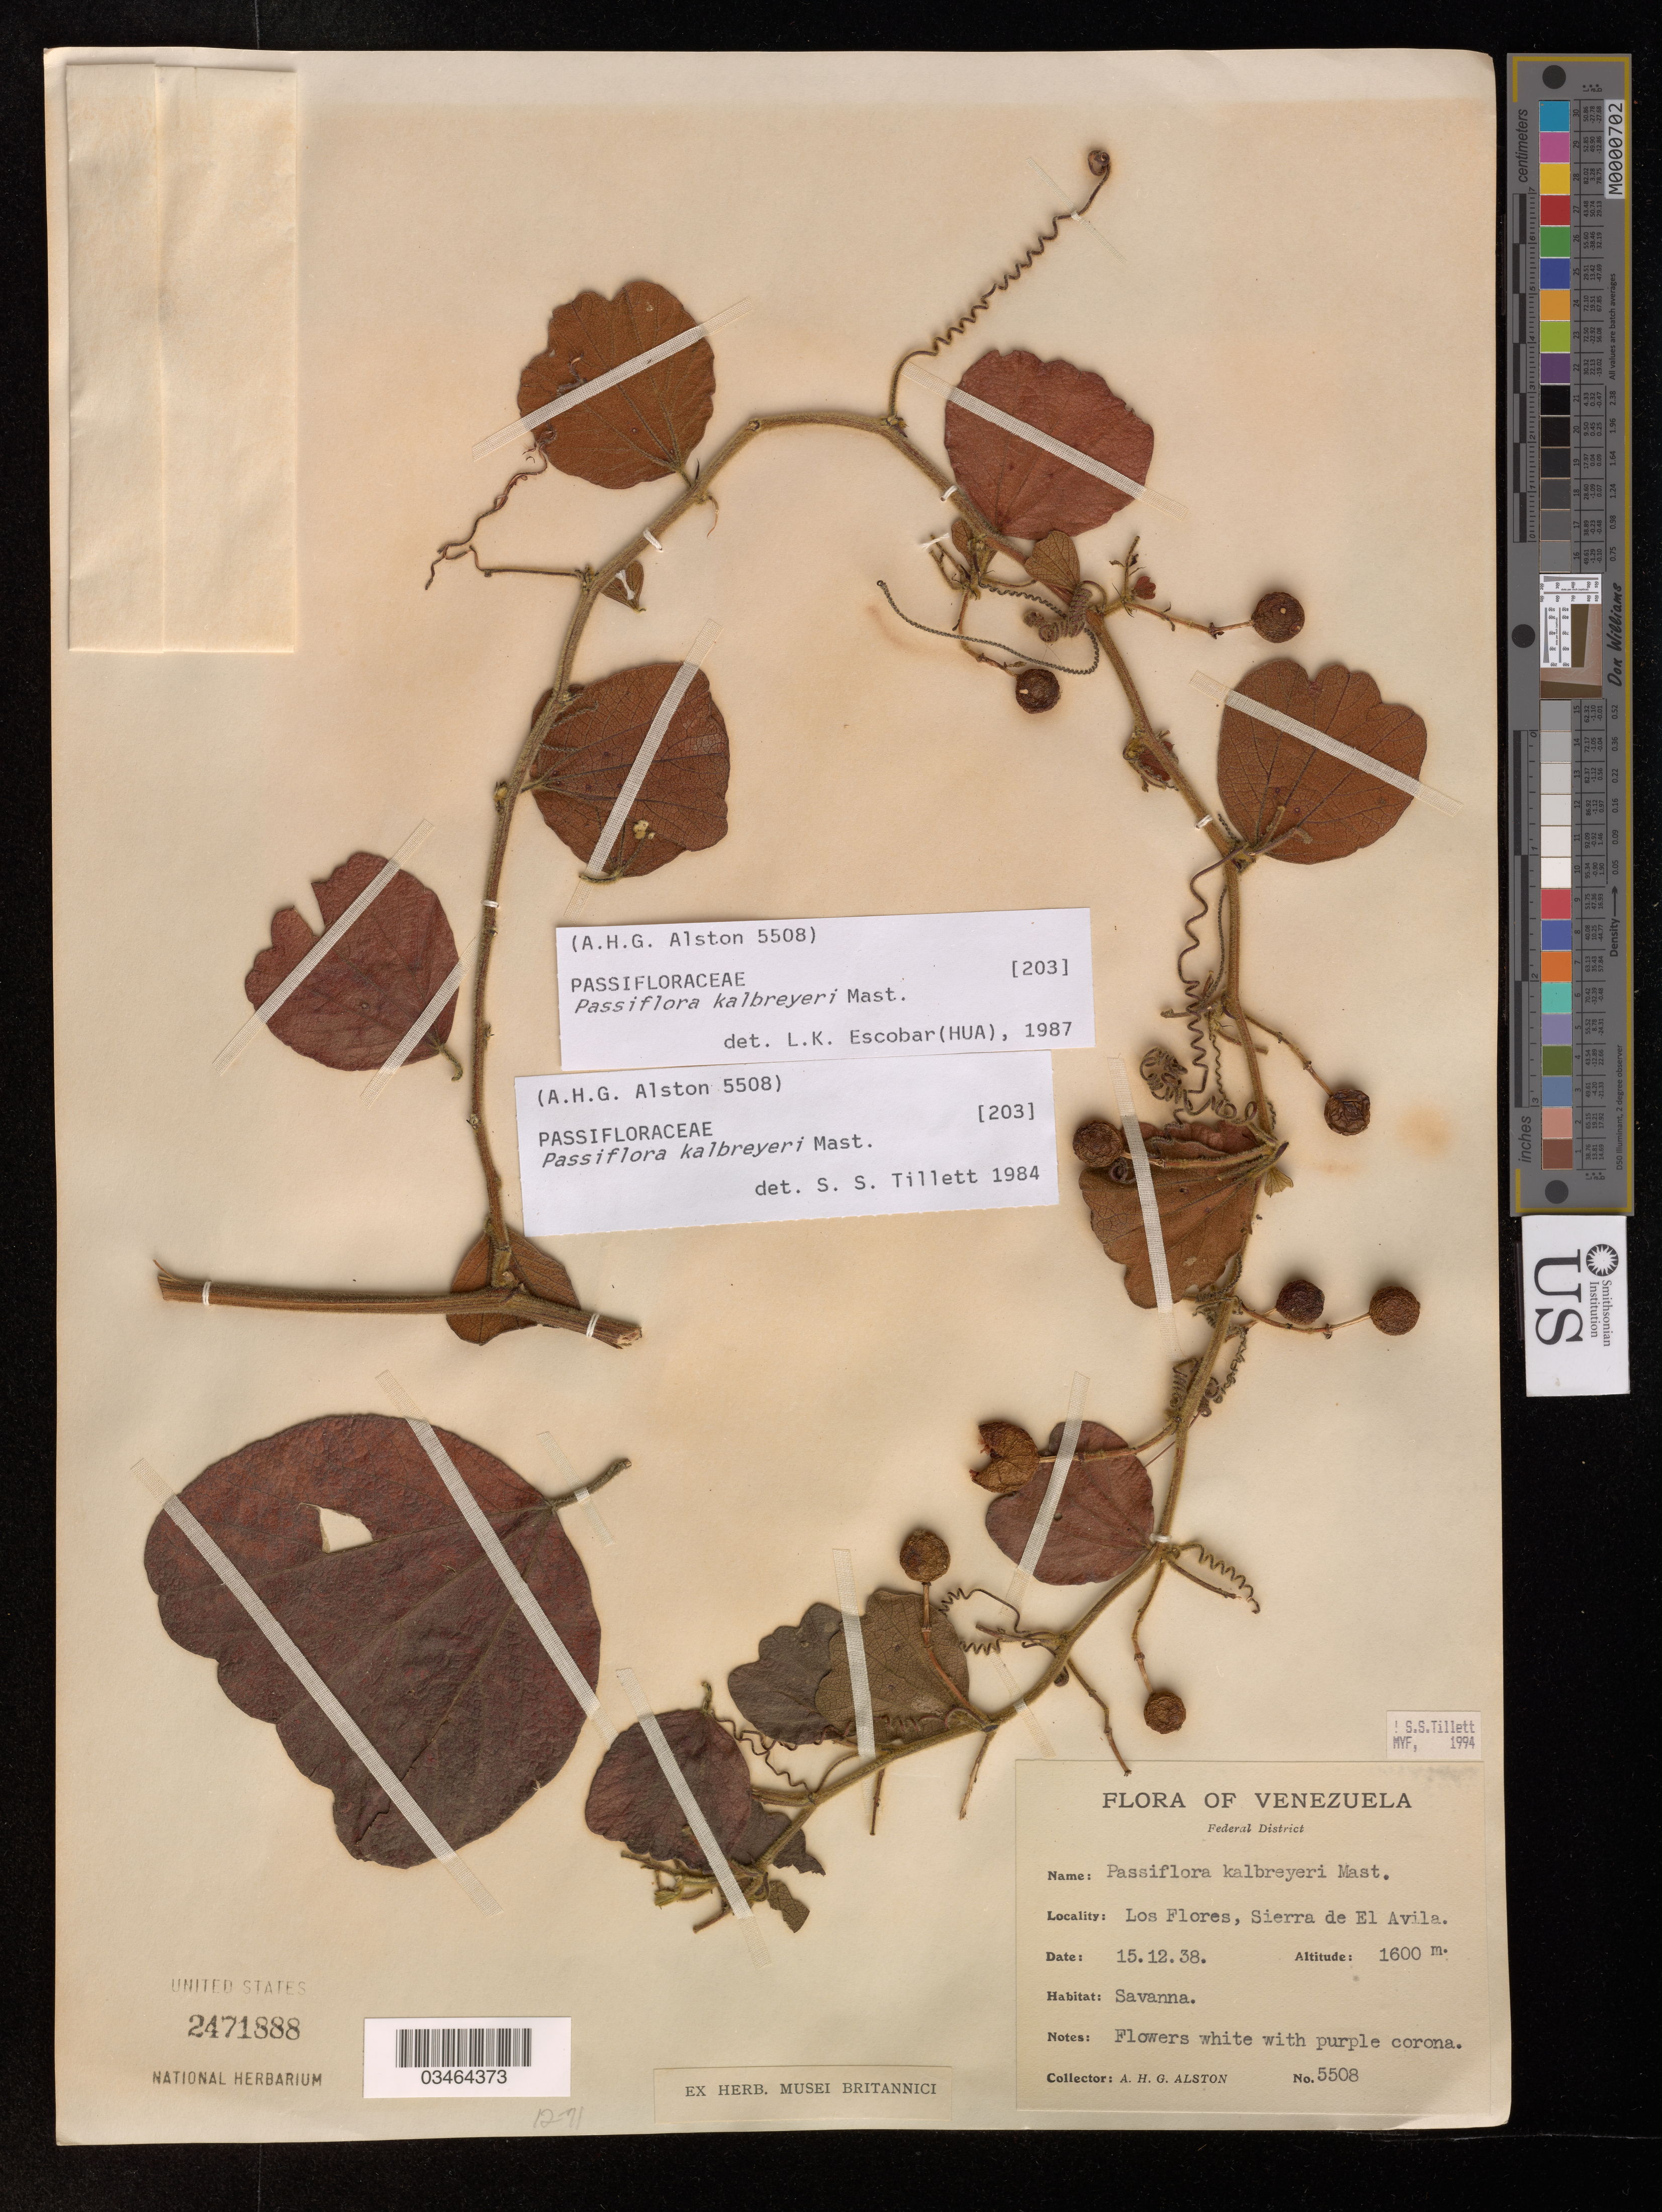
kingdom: Plantae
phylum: Tracheophyta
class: Magnoliopsida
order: Malpighiales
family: Passifloraceae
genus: Passiflora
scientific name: Passiflora kalbreyeri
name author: Mast.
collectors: A. H. Alston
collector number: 5508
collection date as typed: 15 12 38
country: Venezuela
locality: Federal District. Los Flores, Sierra de El Avila.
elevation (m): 1600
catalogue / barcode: US 2471888